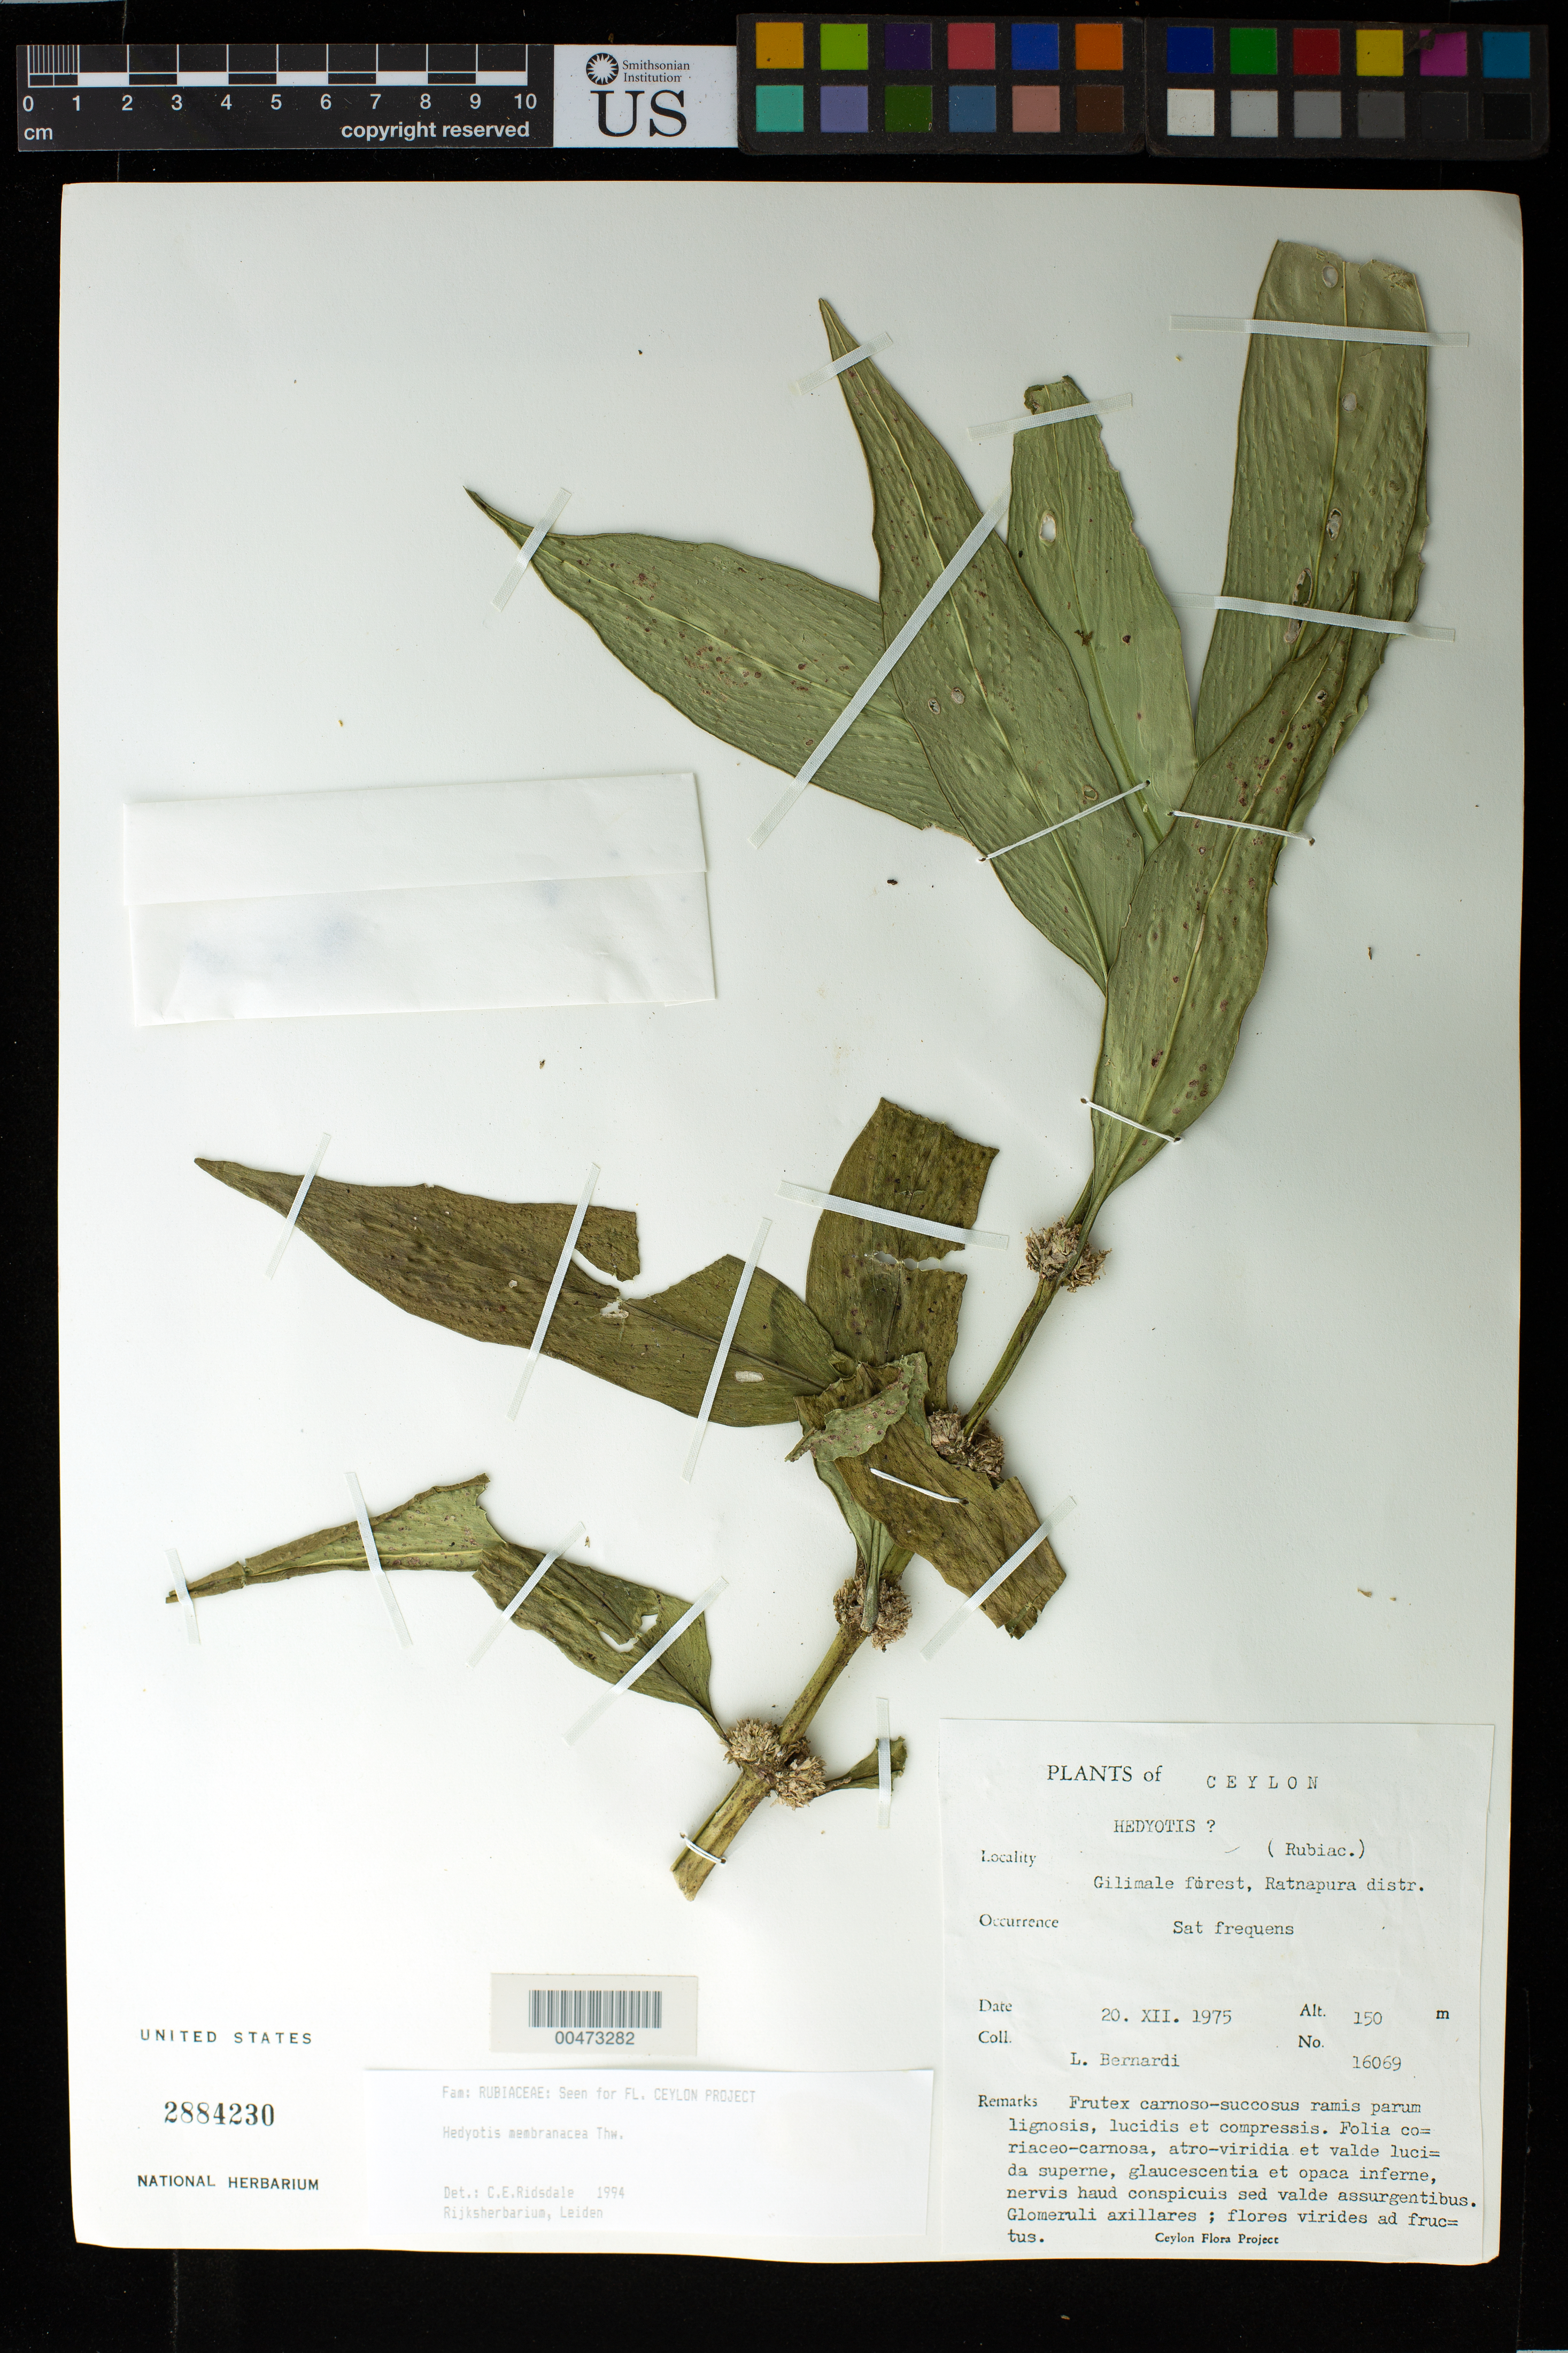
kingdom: Plantae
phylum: Tracheophyta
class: Magnoliopsida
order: Gentianales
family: Rubiaceae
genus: Hedyotis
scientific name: Hedyotis membranacea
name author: Thwaites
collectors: L. Bernardi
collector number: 16069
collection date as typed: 20 Dec 1975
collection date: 1975-12-20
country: Sri Lanka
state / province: Sabaragamuwa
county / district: Ratnapura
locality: Gilimale Forest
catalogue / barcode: US 2884230